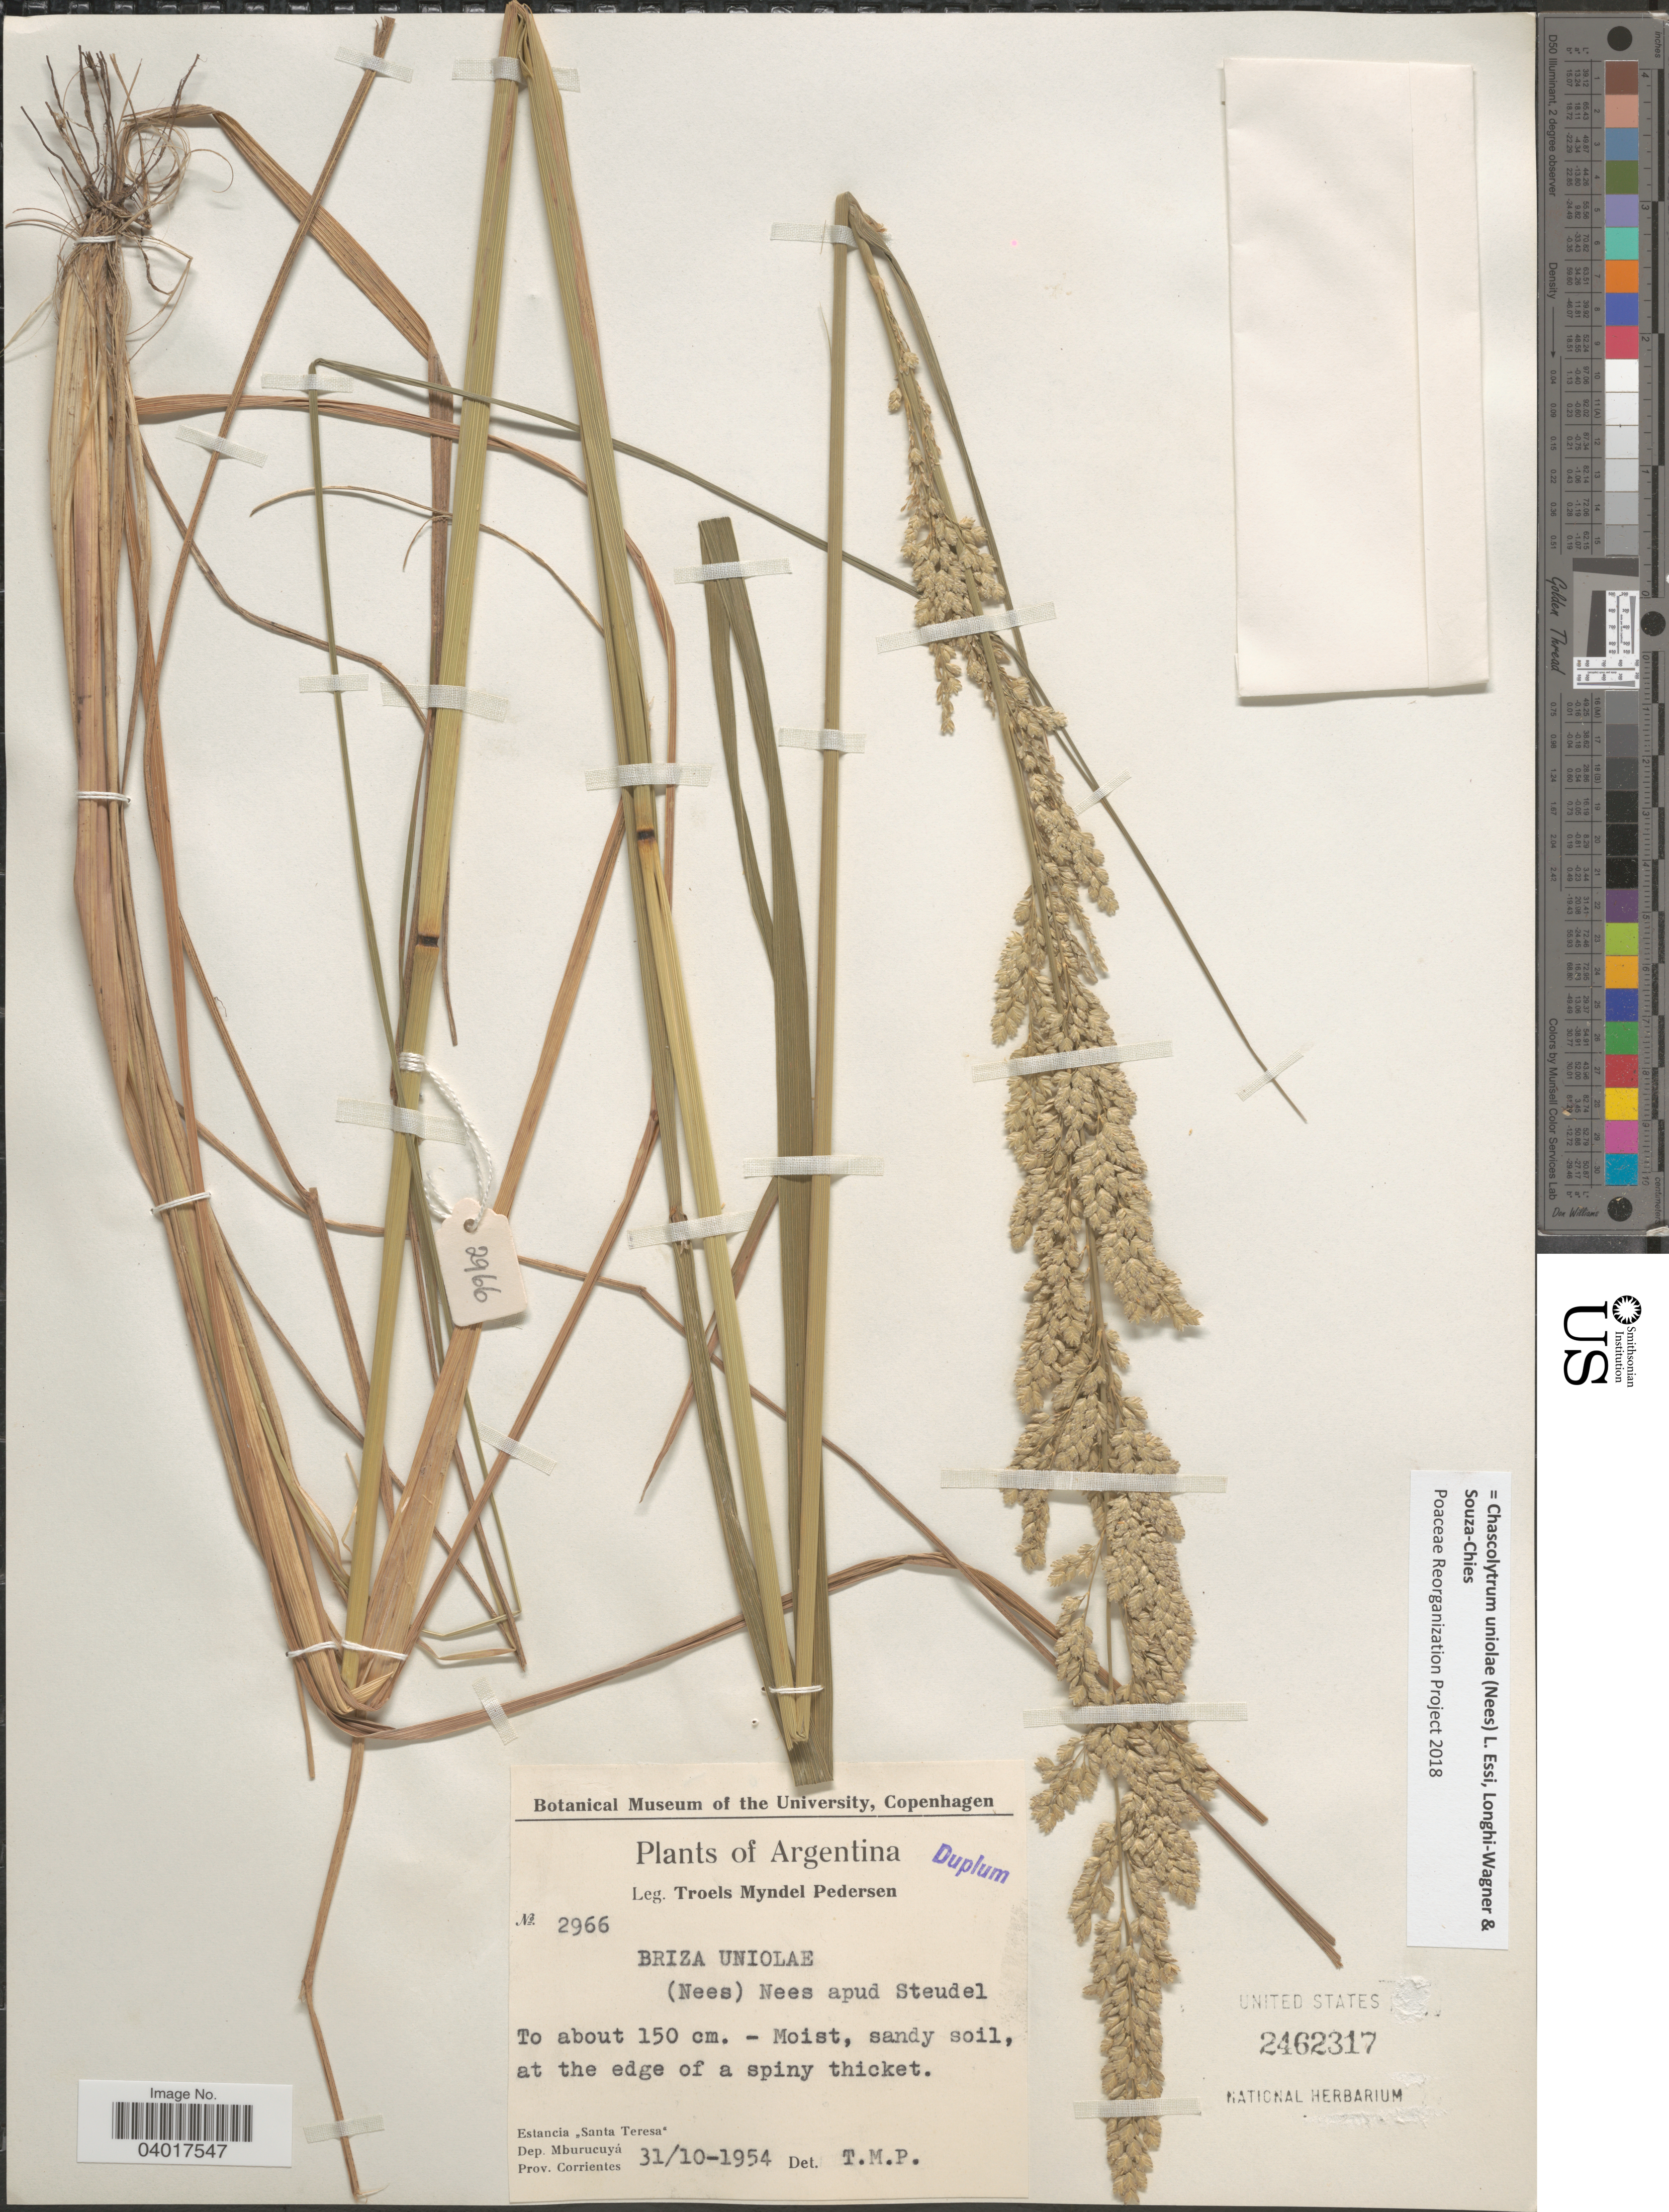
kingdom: Plantae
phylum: Tracheophyta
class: Liliopsida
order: Poales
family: Poaceae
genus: Chascolytrum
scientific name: Chascolytrum uniolae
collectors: T. Pederson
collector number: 2966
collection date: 1954-10-31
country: Argentina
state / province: Corrientes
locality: Estancia "Santa Teresa". Dep. Mburucuyá.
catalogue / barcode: US 2462317